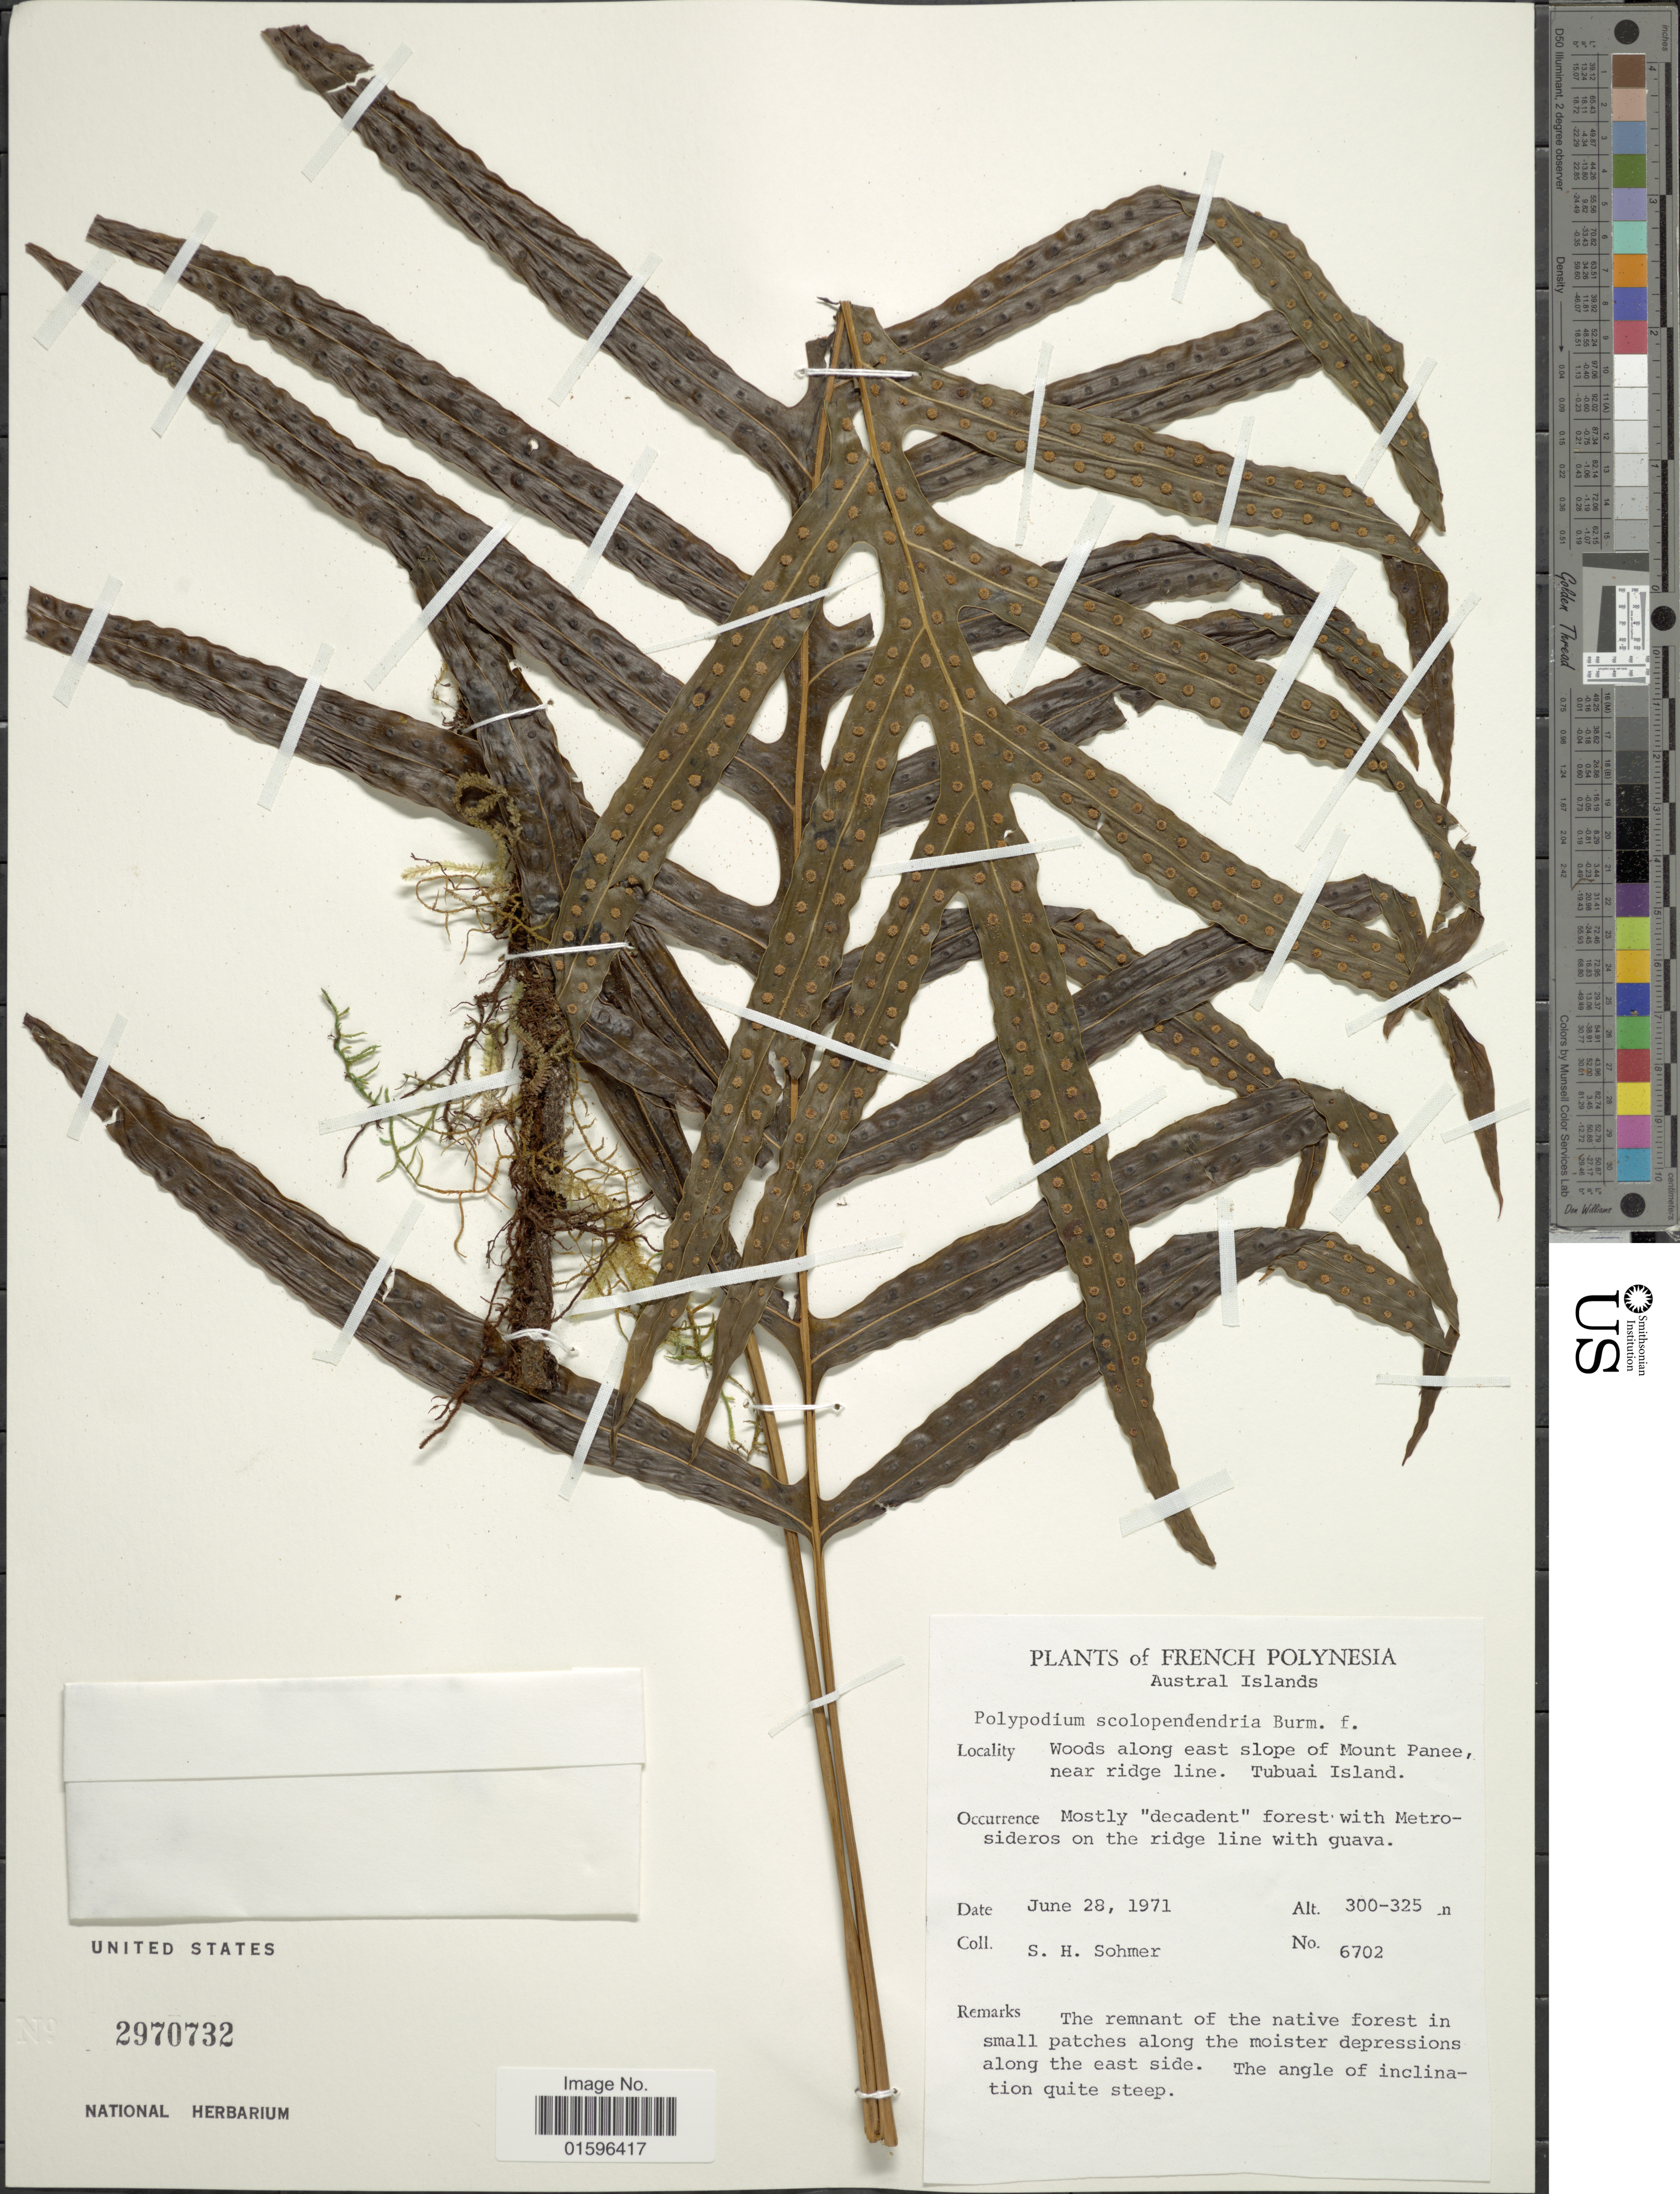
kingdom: Plantae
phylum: Tracheophyta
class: Polypodiopsida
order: Polypodiales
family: Polypodiaceae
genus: Polypodium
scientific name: Polypodium scolopendria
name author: Burm. f.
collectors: S. H. Sohmer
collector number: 6702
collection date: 1971-06-28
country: French Polynesia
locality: French Polynesia, Austral Islands, woods along east slope of Mount Panee, near rdige line. Tubuai Island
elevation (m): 300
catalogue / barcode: US 2970732